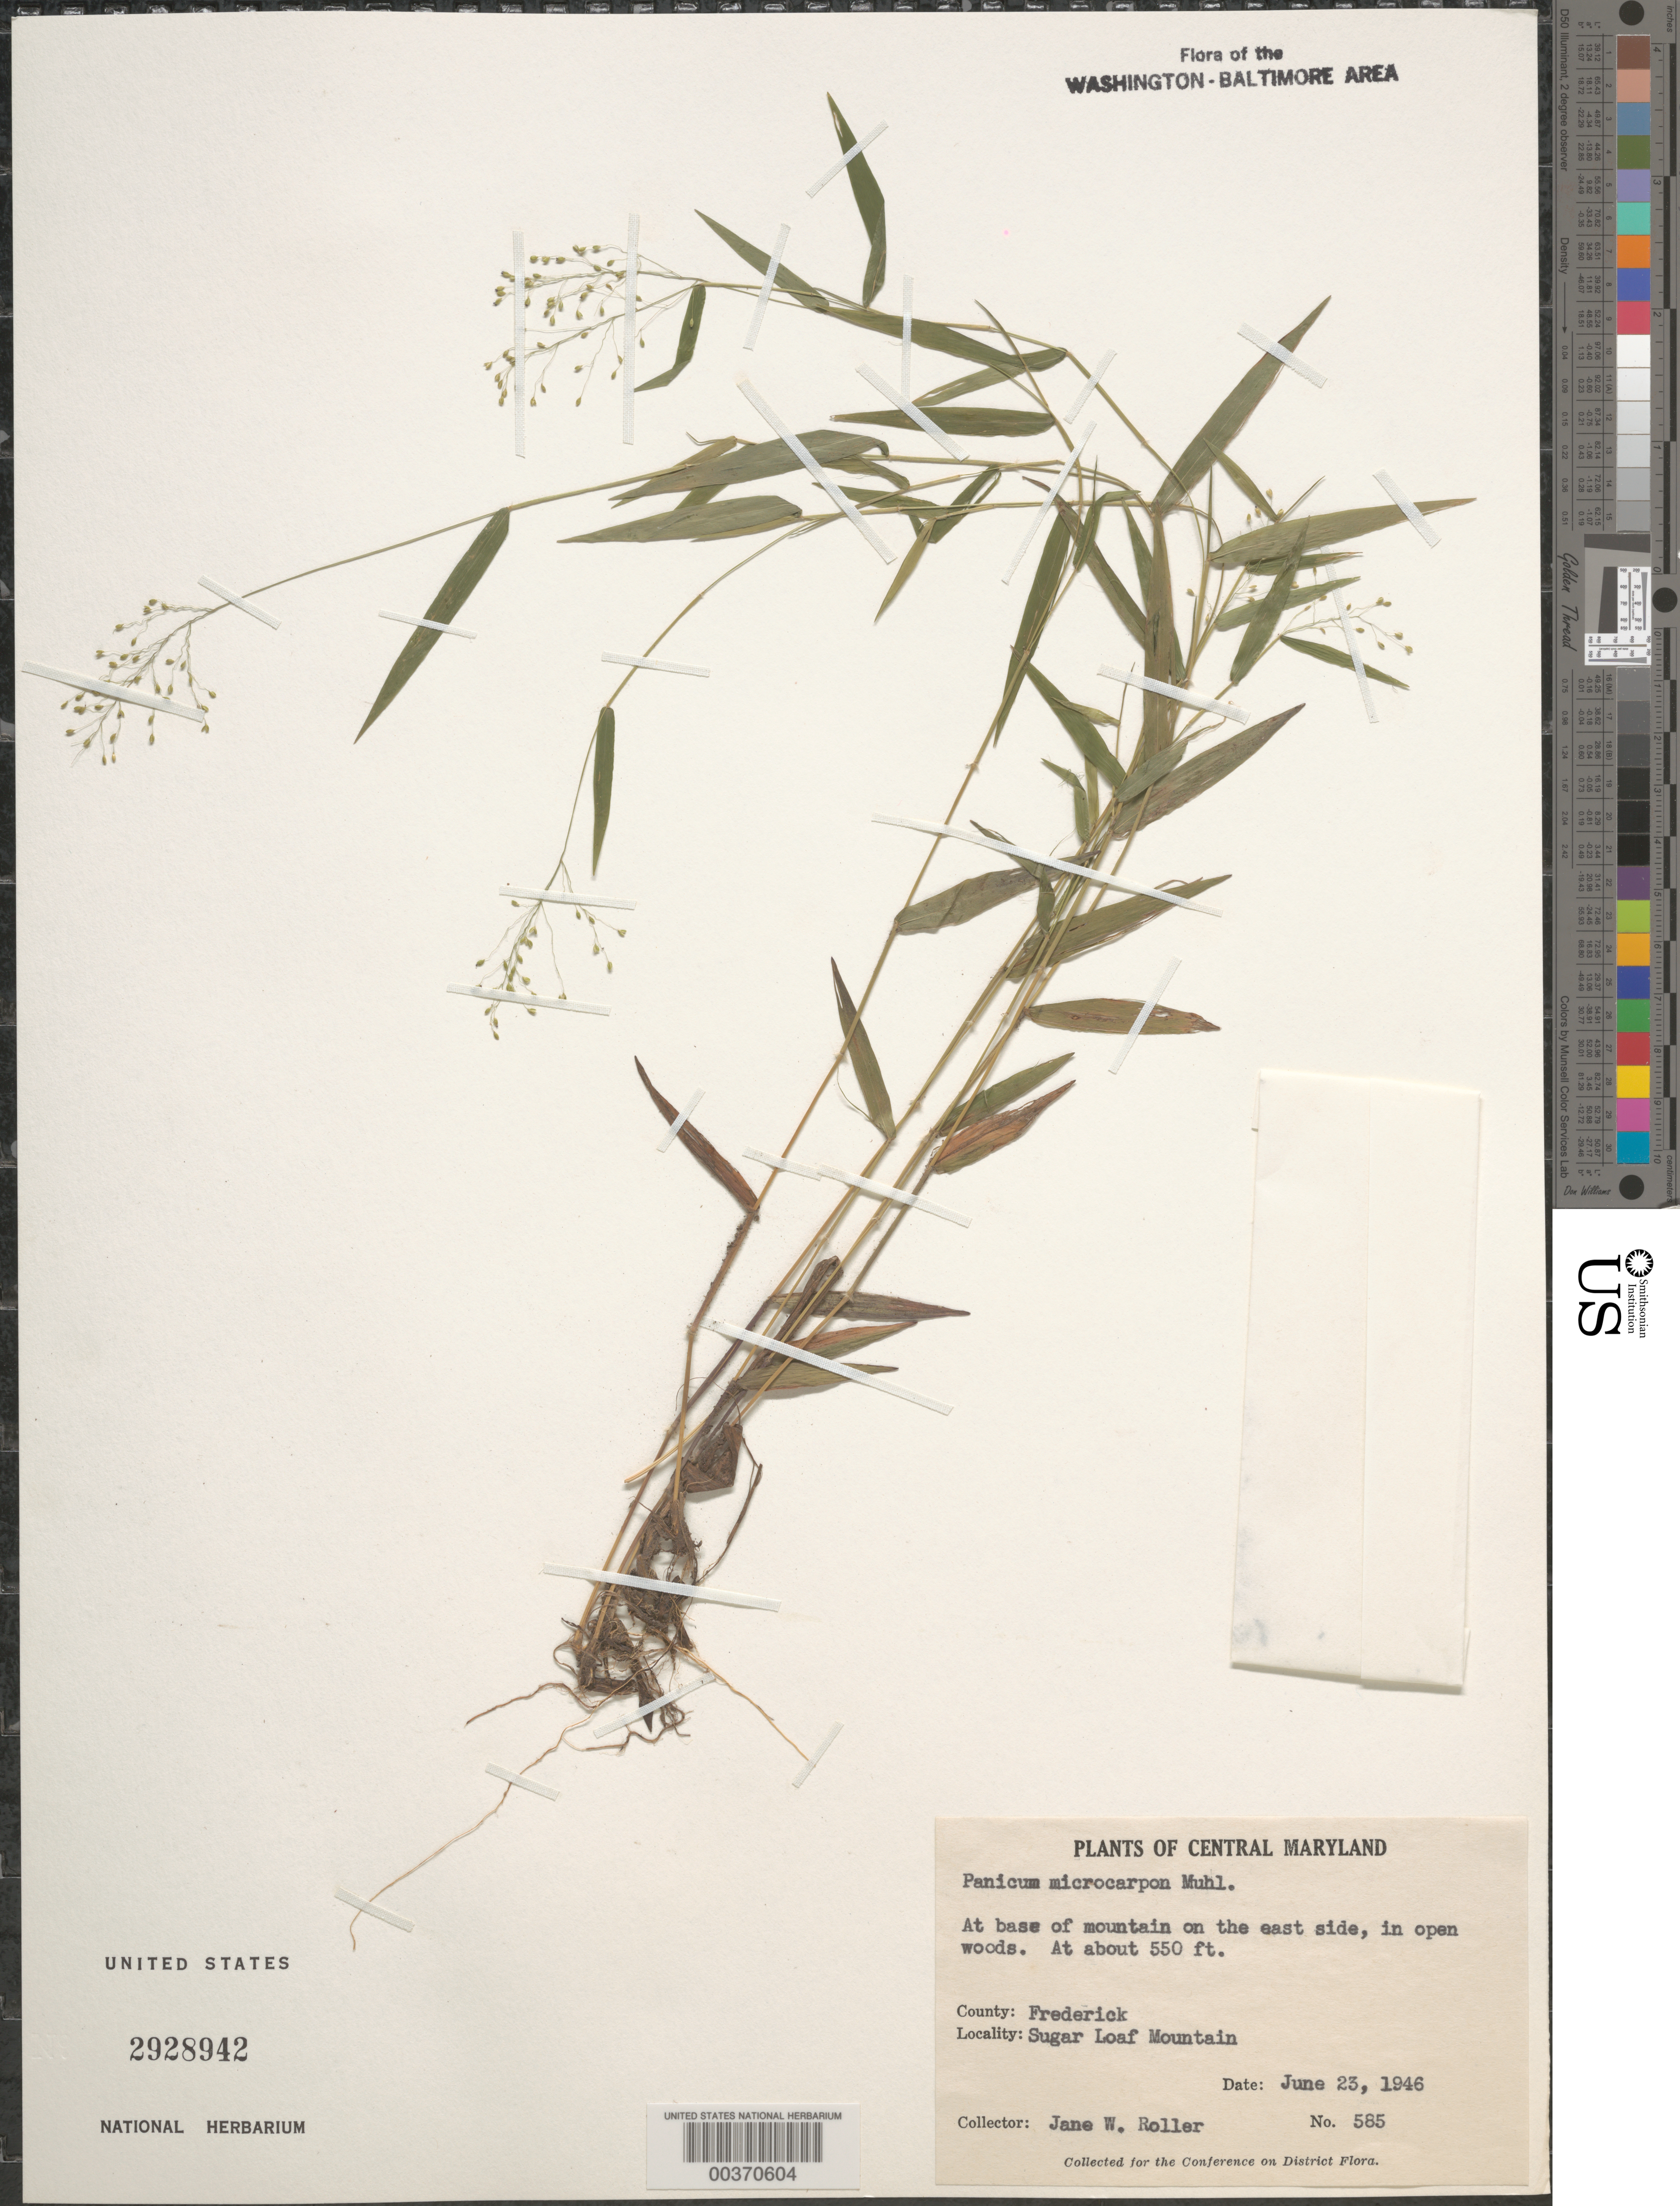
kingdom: Plantae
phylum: Tracheophyta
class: Liliopsida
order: Poales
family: Poaceae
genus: Dichanthelium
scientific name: Dichanthelium dichotomum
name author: (L.) Gould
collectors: J. W. Roller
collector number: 585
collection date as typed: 23 Jun 1946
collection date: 1946-06-23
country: United States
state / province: Maryland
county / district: Frederick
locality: Sugar Loaf Mountain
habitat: In open woods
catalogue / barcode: US 2928942